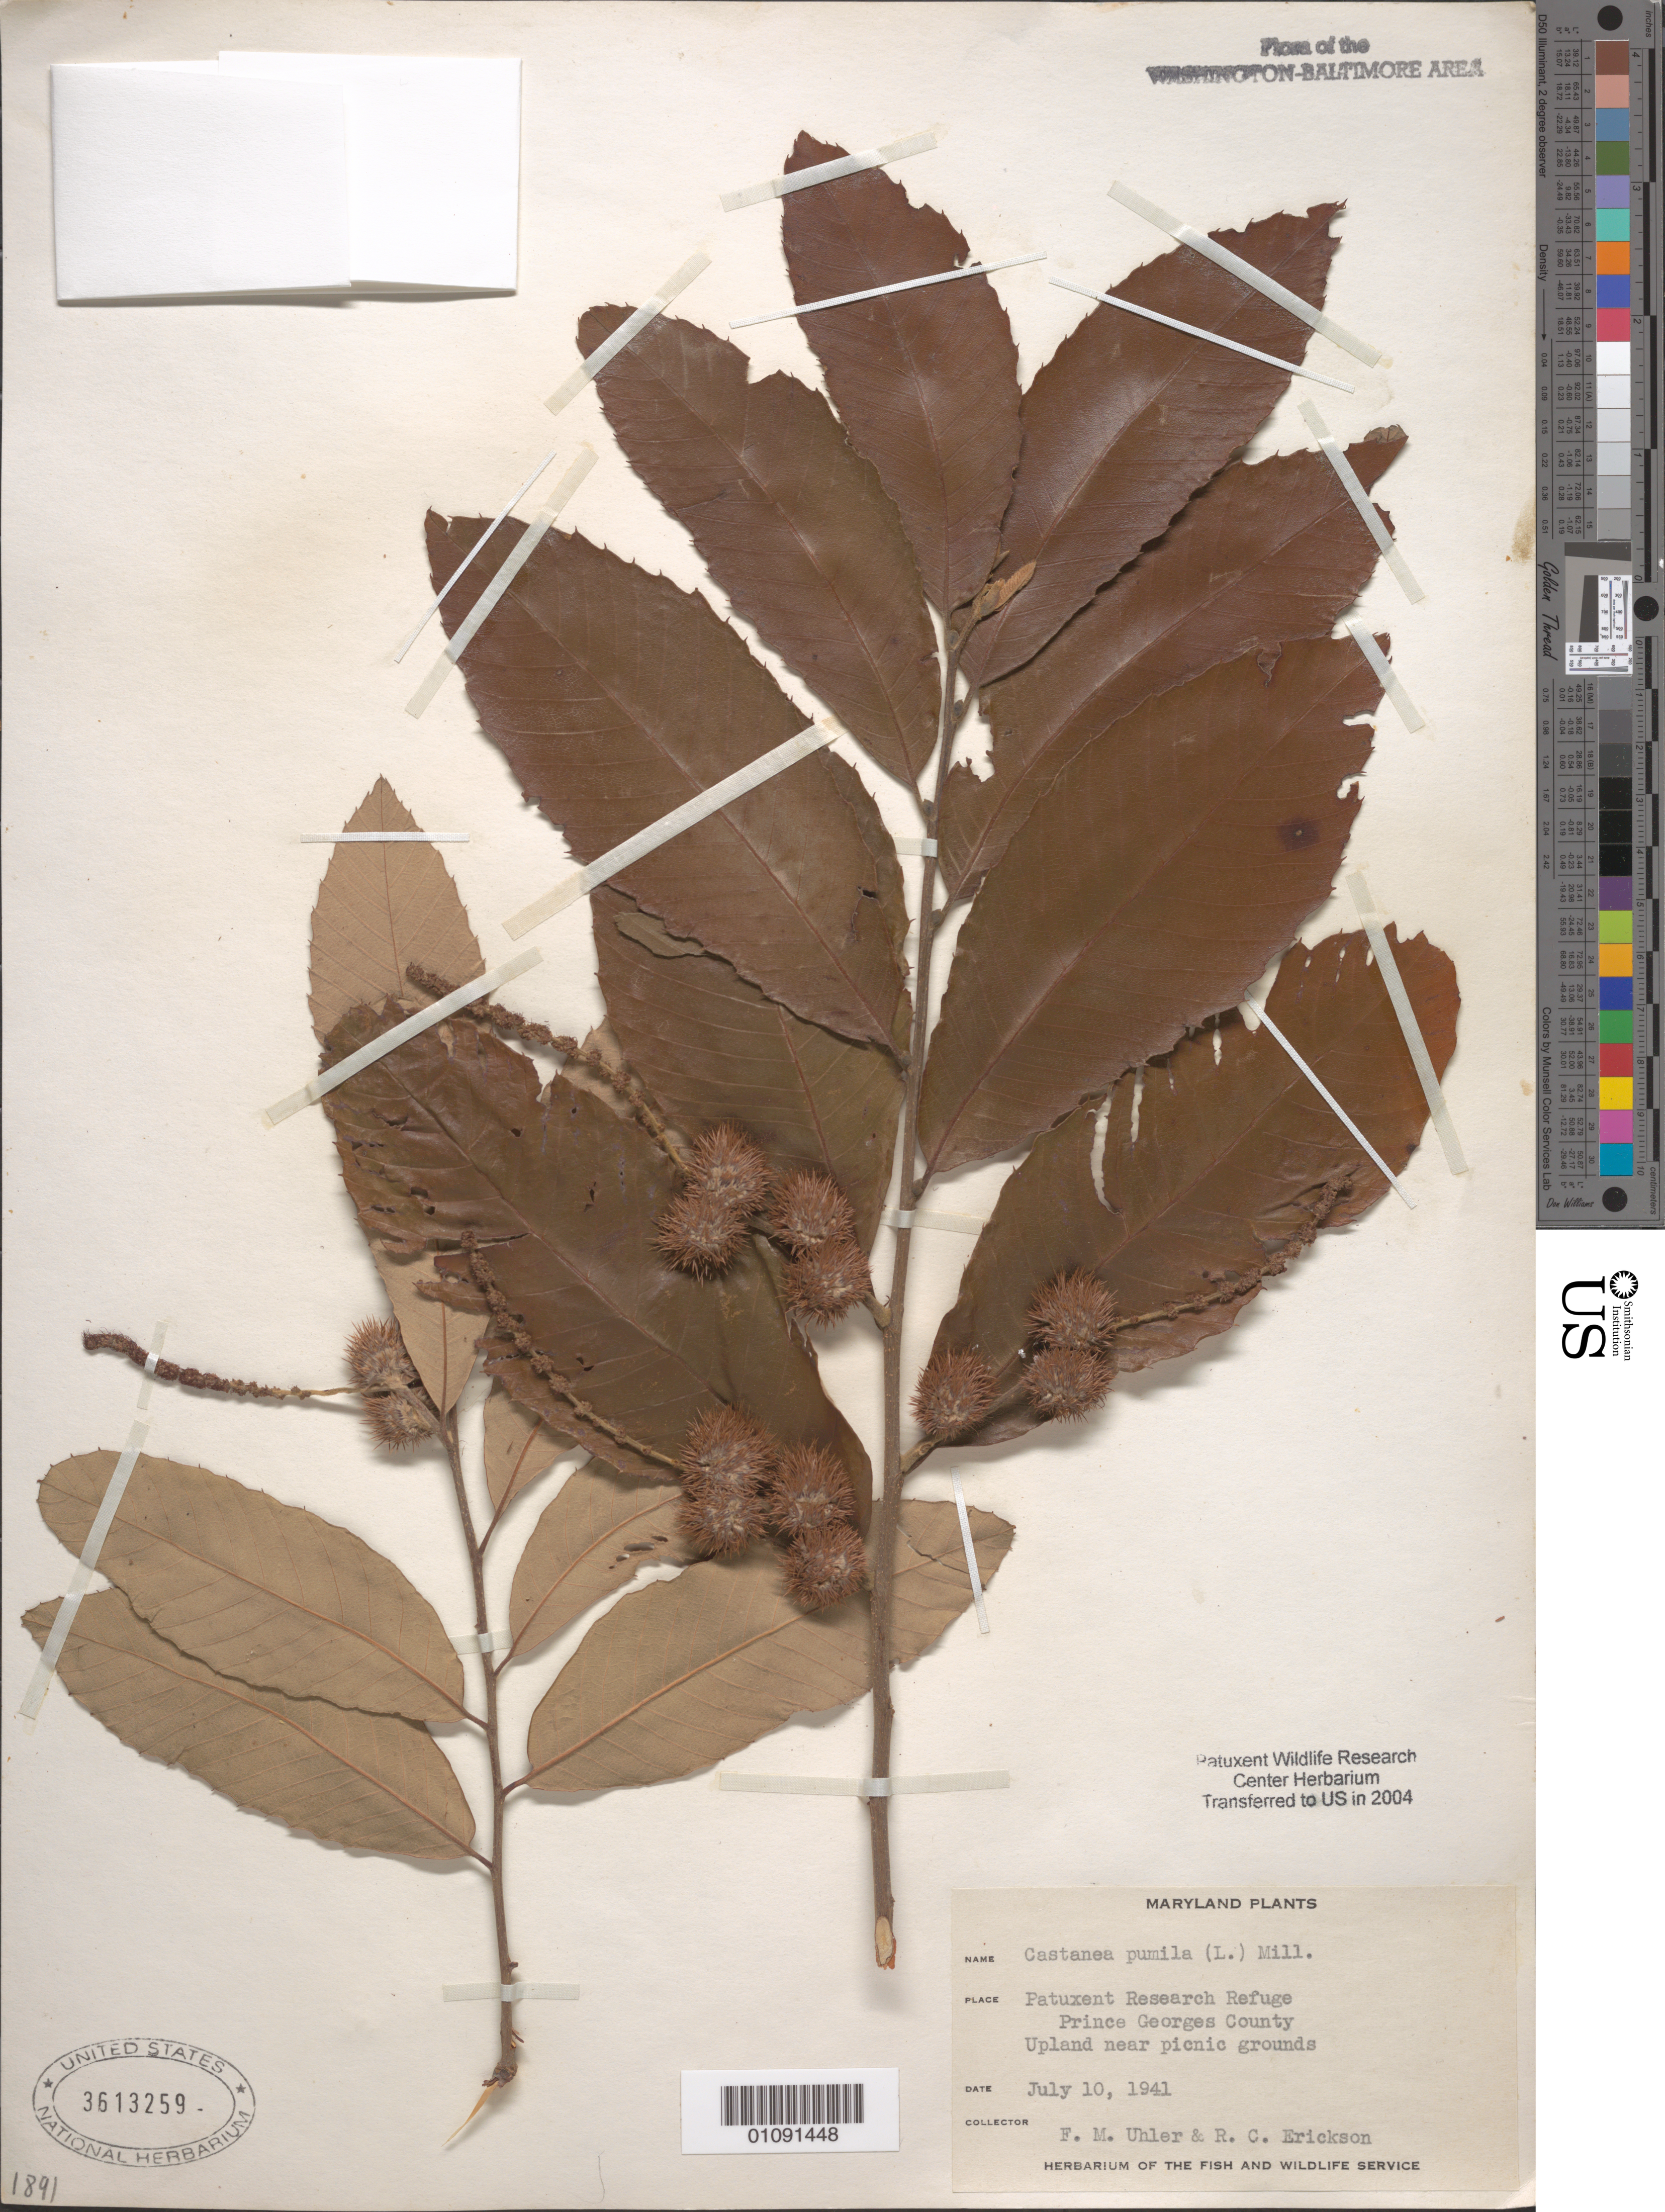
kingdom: Plantae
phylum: Tracheophyta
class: Magnoliopsida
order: Fagales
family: Fagaceae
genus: Castanea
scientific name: Castanea pumila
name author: (L.) Mill.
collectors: F. M. Uhler & R. Erickson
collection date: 1941-07-10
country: United States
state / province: Maryland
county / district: Prince George's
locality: Patuxent Wildlife Refuge, near picnic grounds.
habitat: Upland.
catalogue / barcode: US 3613259